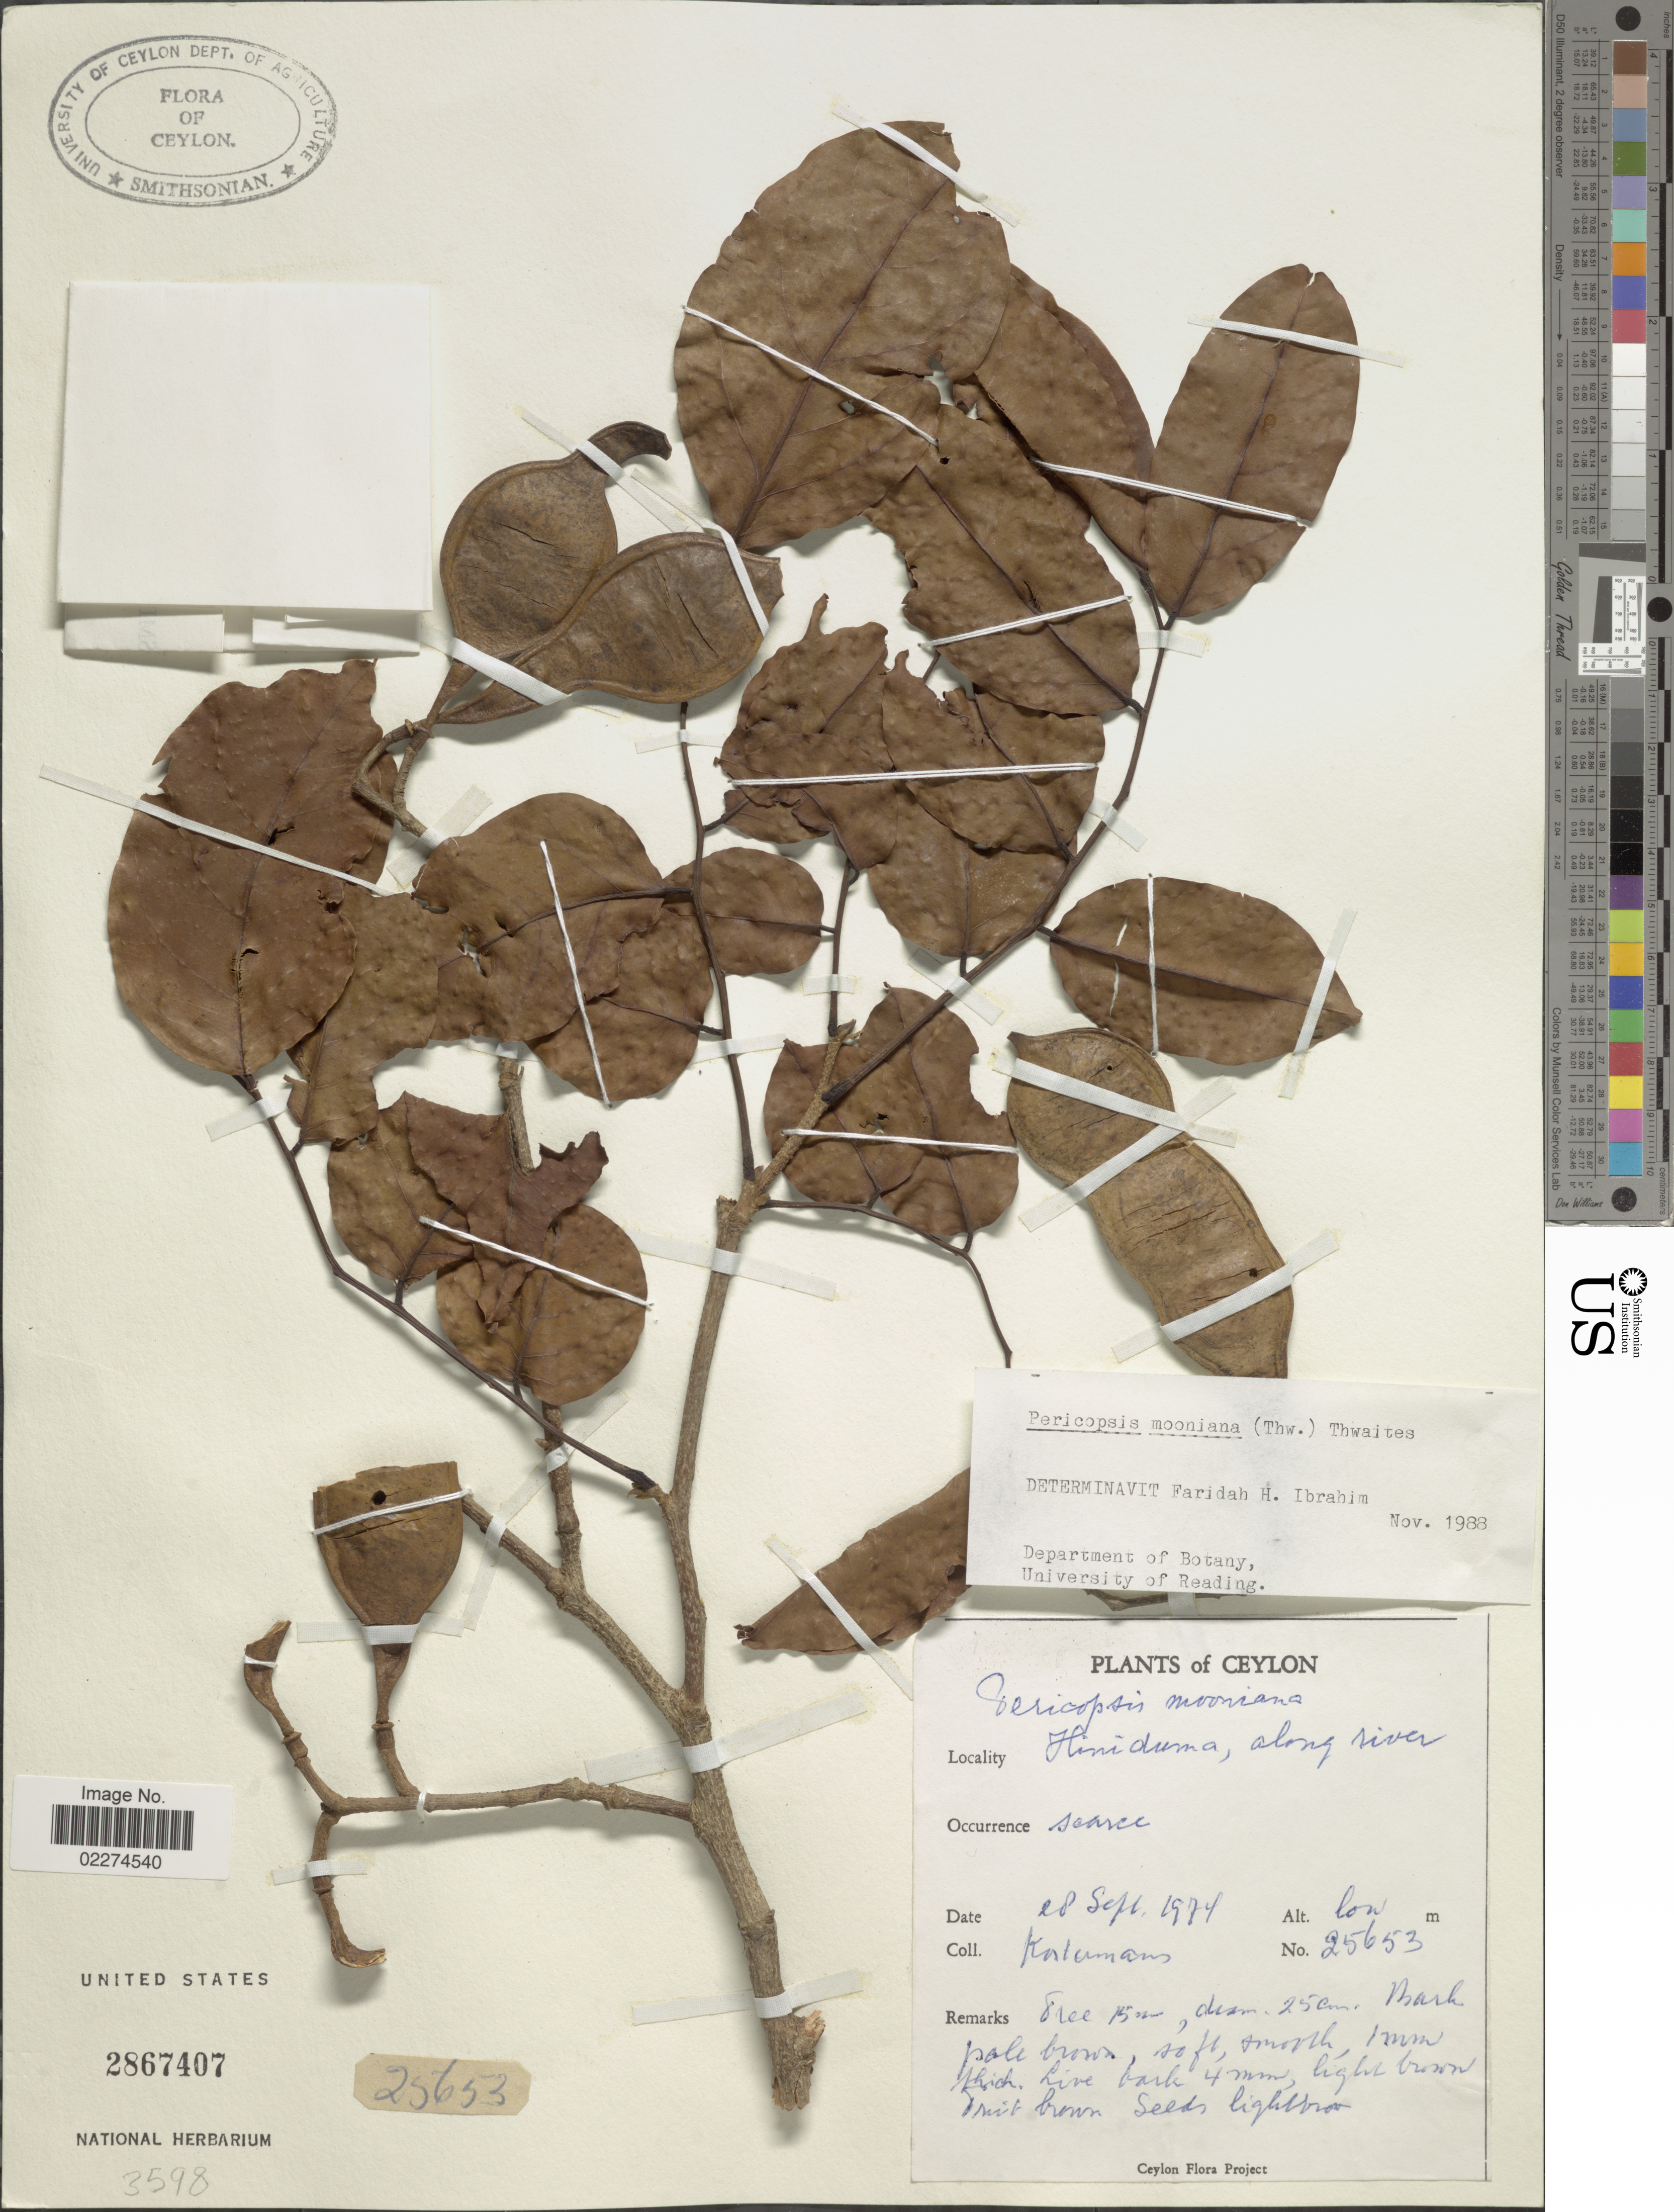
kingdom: Plantae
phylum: Tracheophyta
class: Magnoliopsida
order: Fabales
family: Fabaceae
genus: Pericopsis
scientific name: Pericopsis mooniana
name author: Thwaites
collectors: A. J. G. Kostermans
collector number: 25653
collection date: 1974-09-28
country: Sri Lanka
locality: Ceylon, Hiniduma, along river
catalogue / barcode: US 2867407